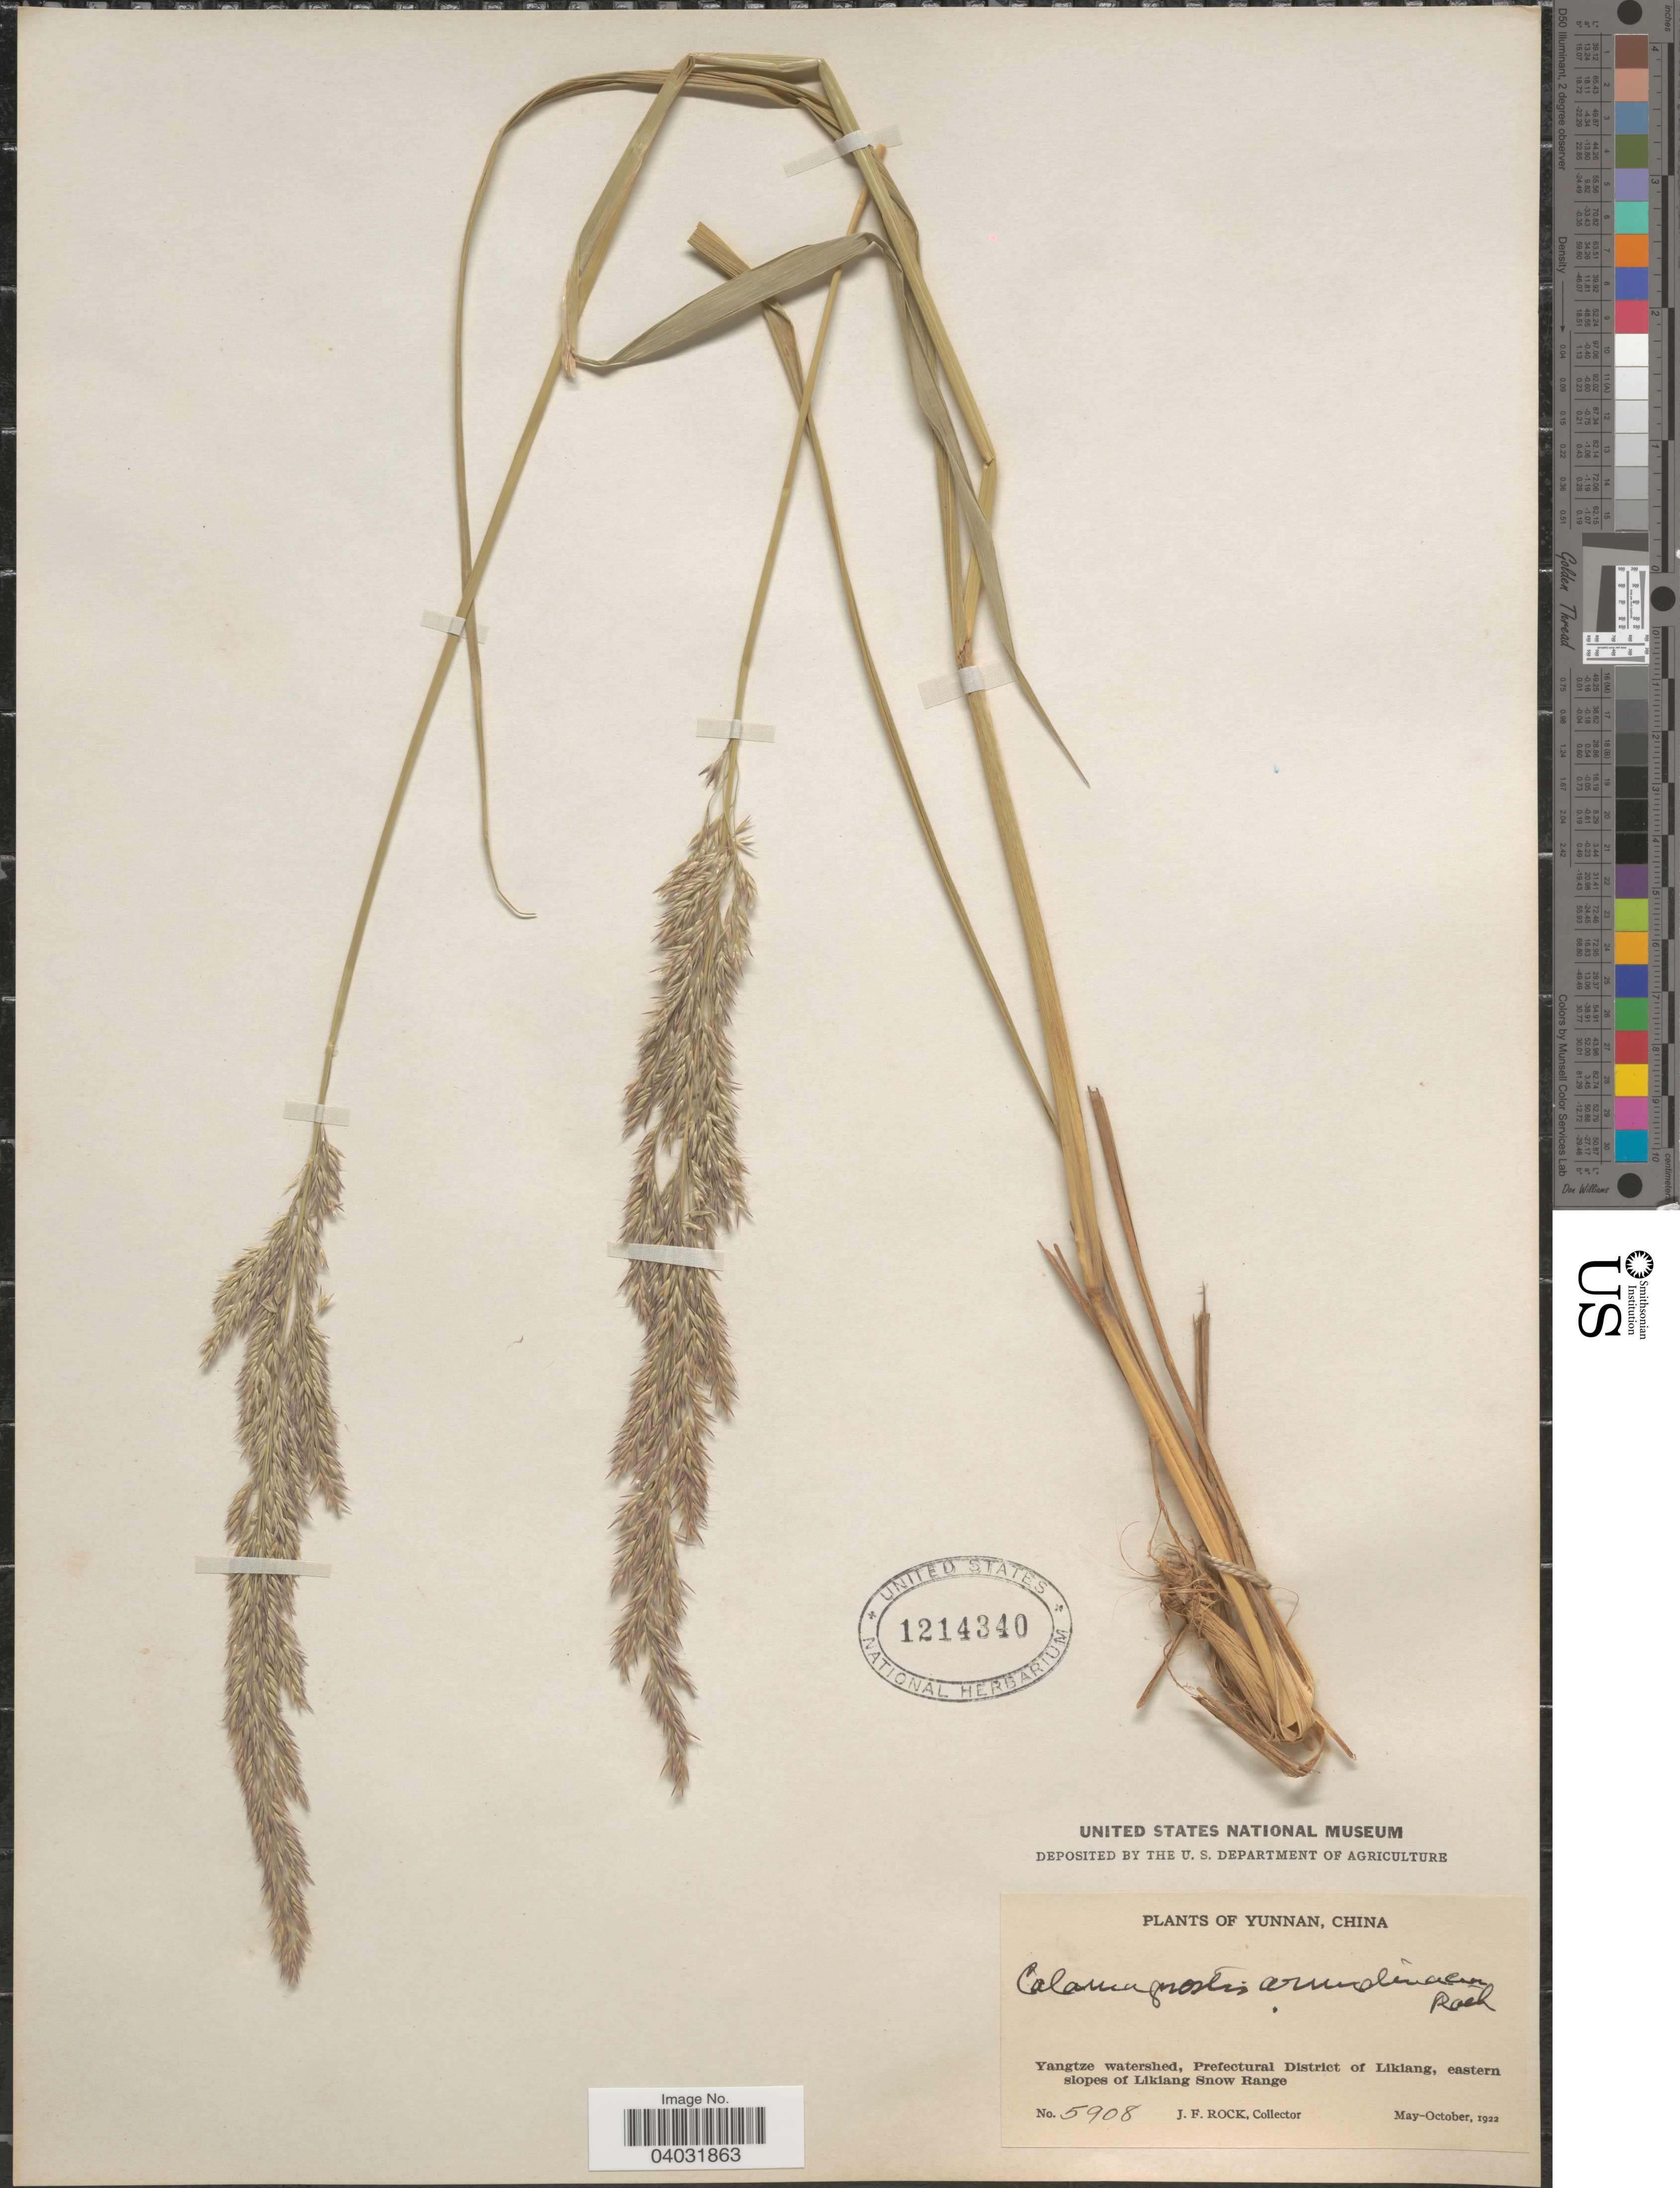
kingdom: Plantae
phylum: Tracheophyta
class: Liliopsida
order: Poales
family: Poaceae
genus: Calamagrostis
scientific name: Calamagrostis hongii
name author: Paszko & Bing Liu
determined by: Paszko, B.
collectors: J. Rock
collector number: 5908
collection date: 1922-05/1922-10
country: China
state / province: Yunnan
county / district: Yulong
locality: Yangtze watershed, Prefectural District of Likiang, eastern slopes of Likiang Snow Range.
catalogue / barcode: US 1214340